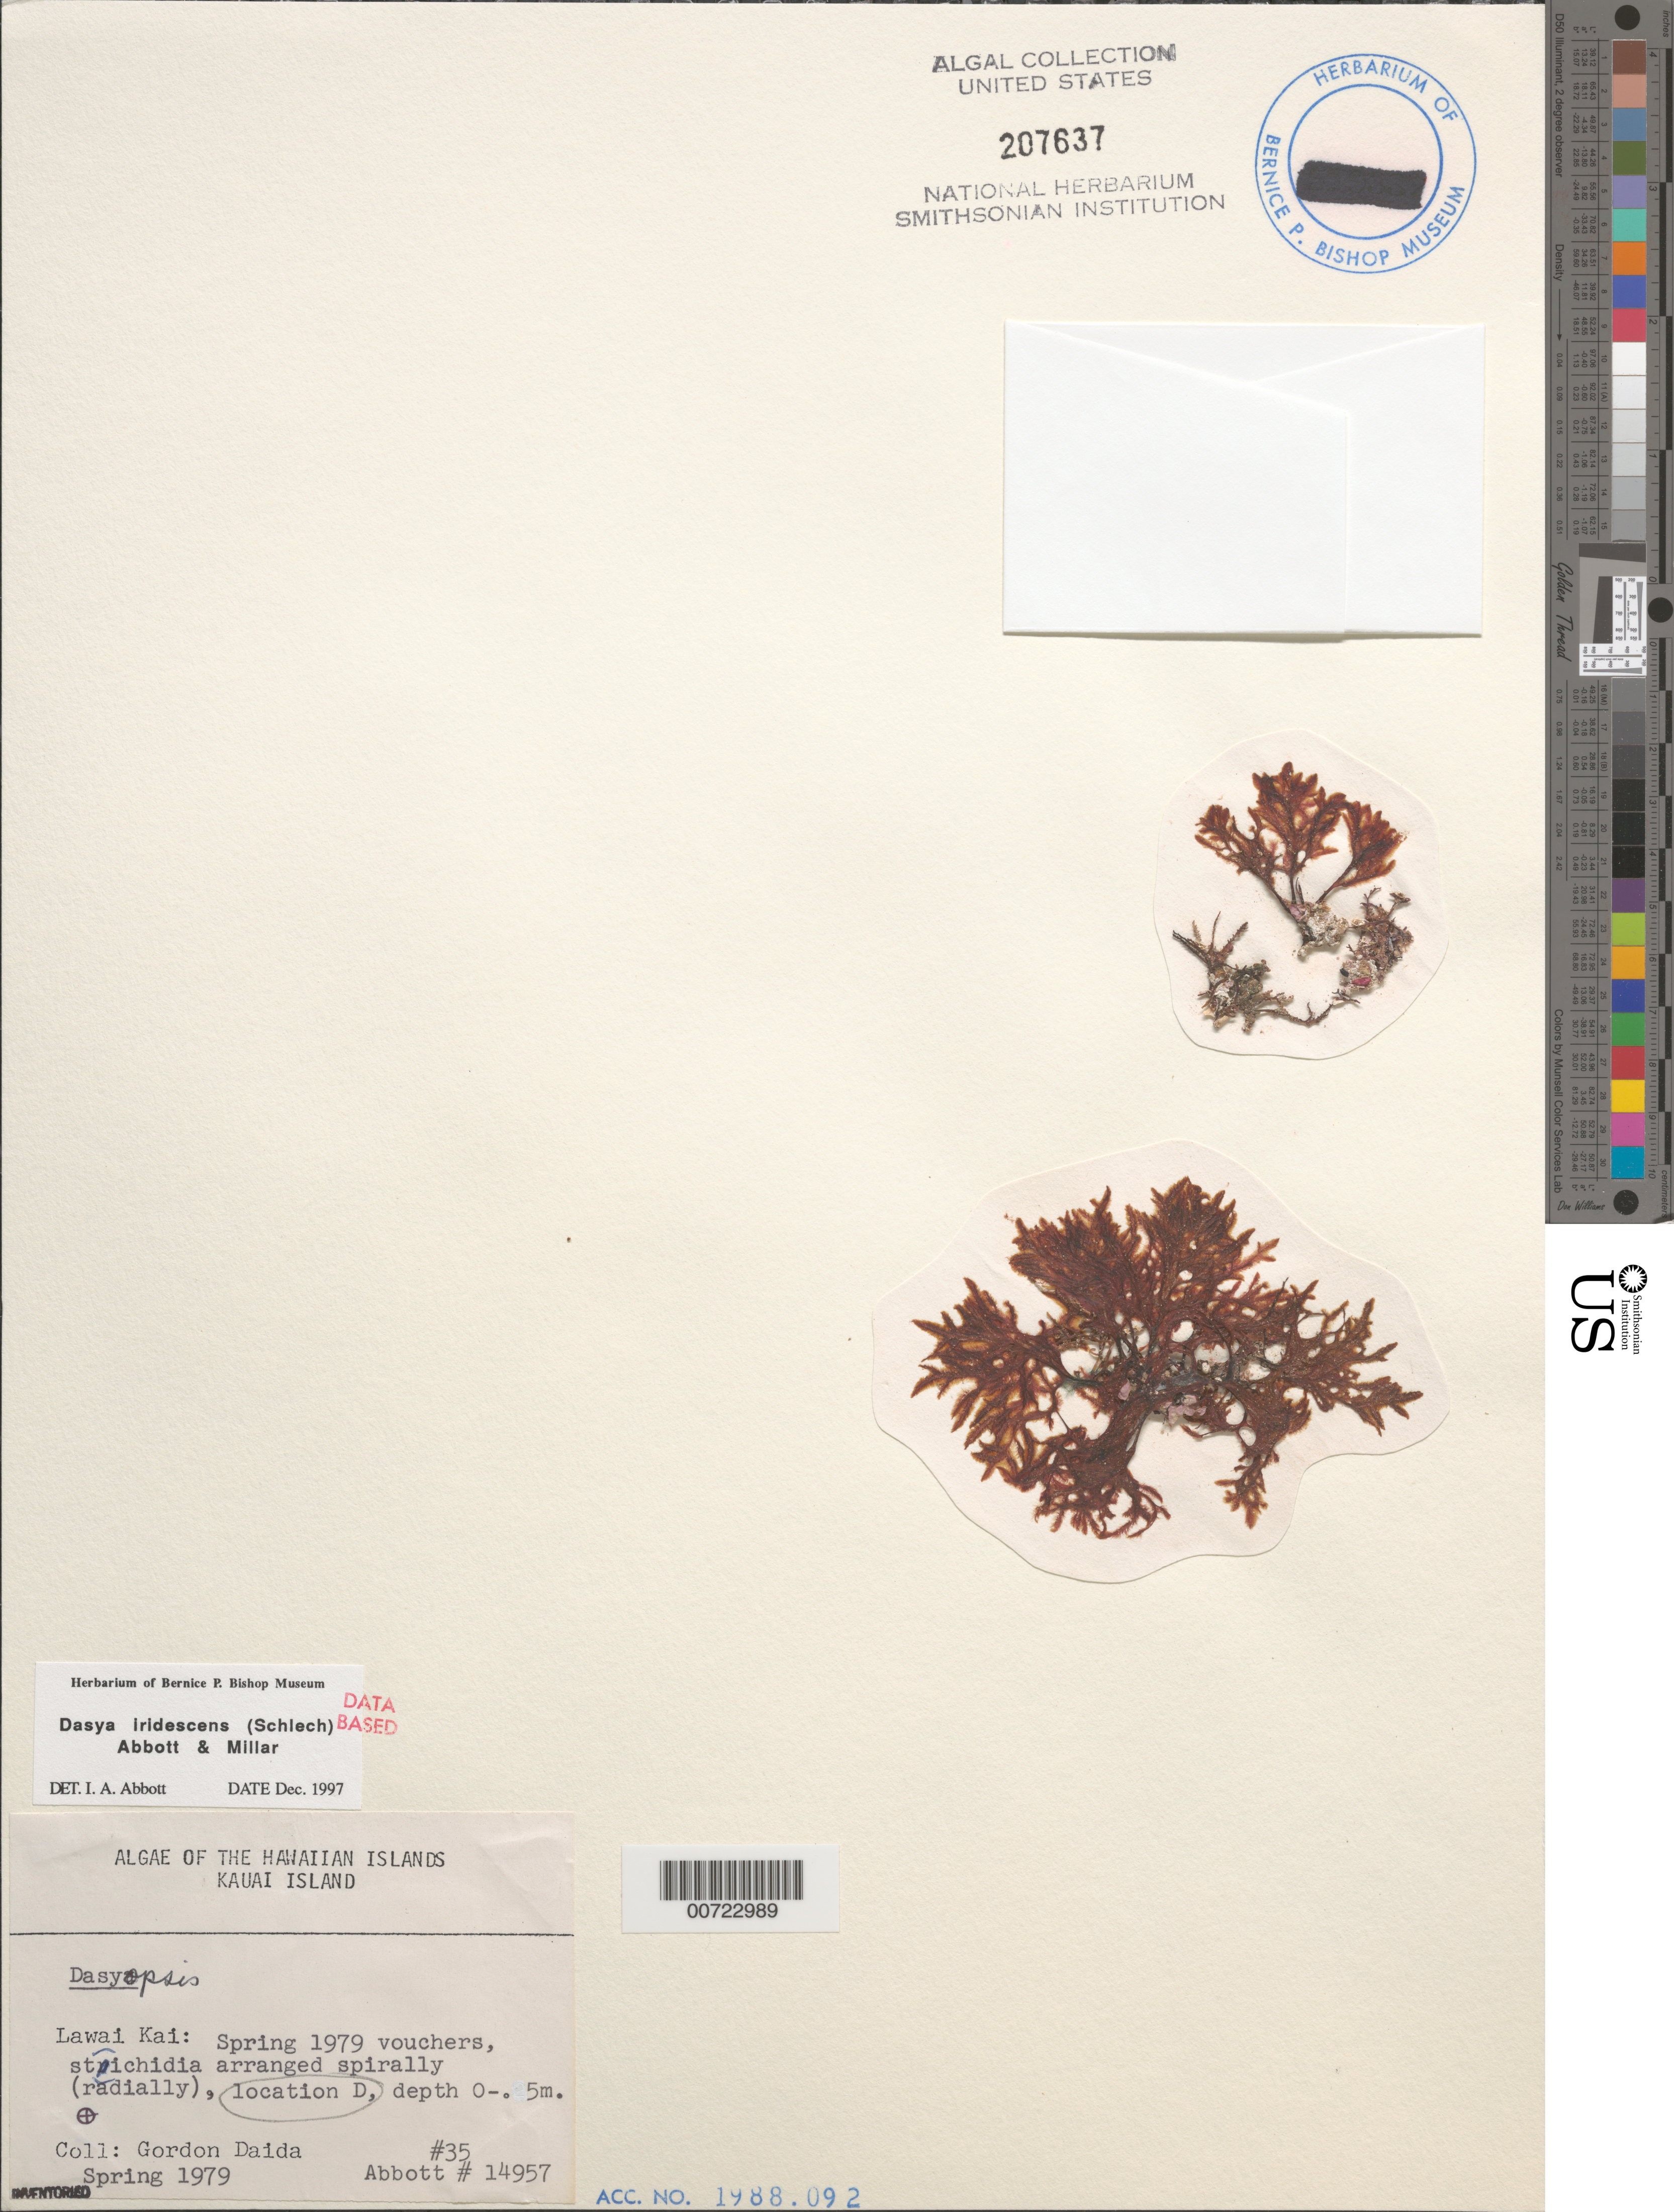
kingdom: Plantae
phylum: Rhodophyta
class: Florideophyceae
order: Ceramiales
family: Dasyaceae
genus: Dasya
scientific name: Dasya iridescens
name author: (Schlech) A.J.K. Millar & I.A. Abbott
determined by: Abbott, Isabella A.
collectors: G. Daida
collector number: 35 & IAA 14957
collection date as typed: Spr 1979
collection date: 1979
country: United States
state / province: Hawaii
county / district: Kauai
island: Kaua'i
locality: Lawai Kai, Location D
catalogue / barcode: US 207637